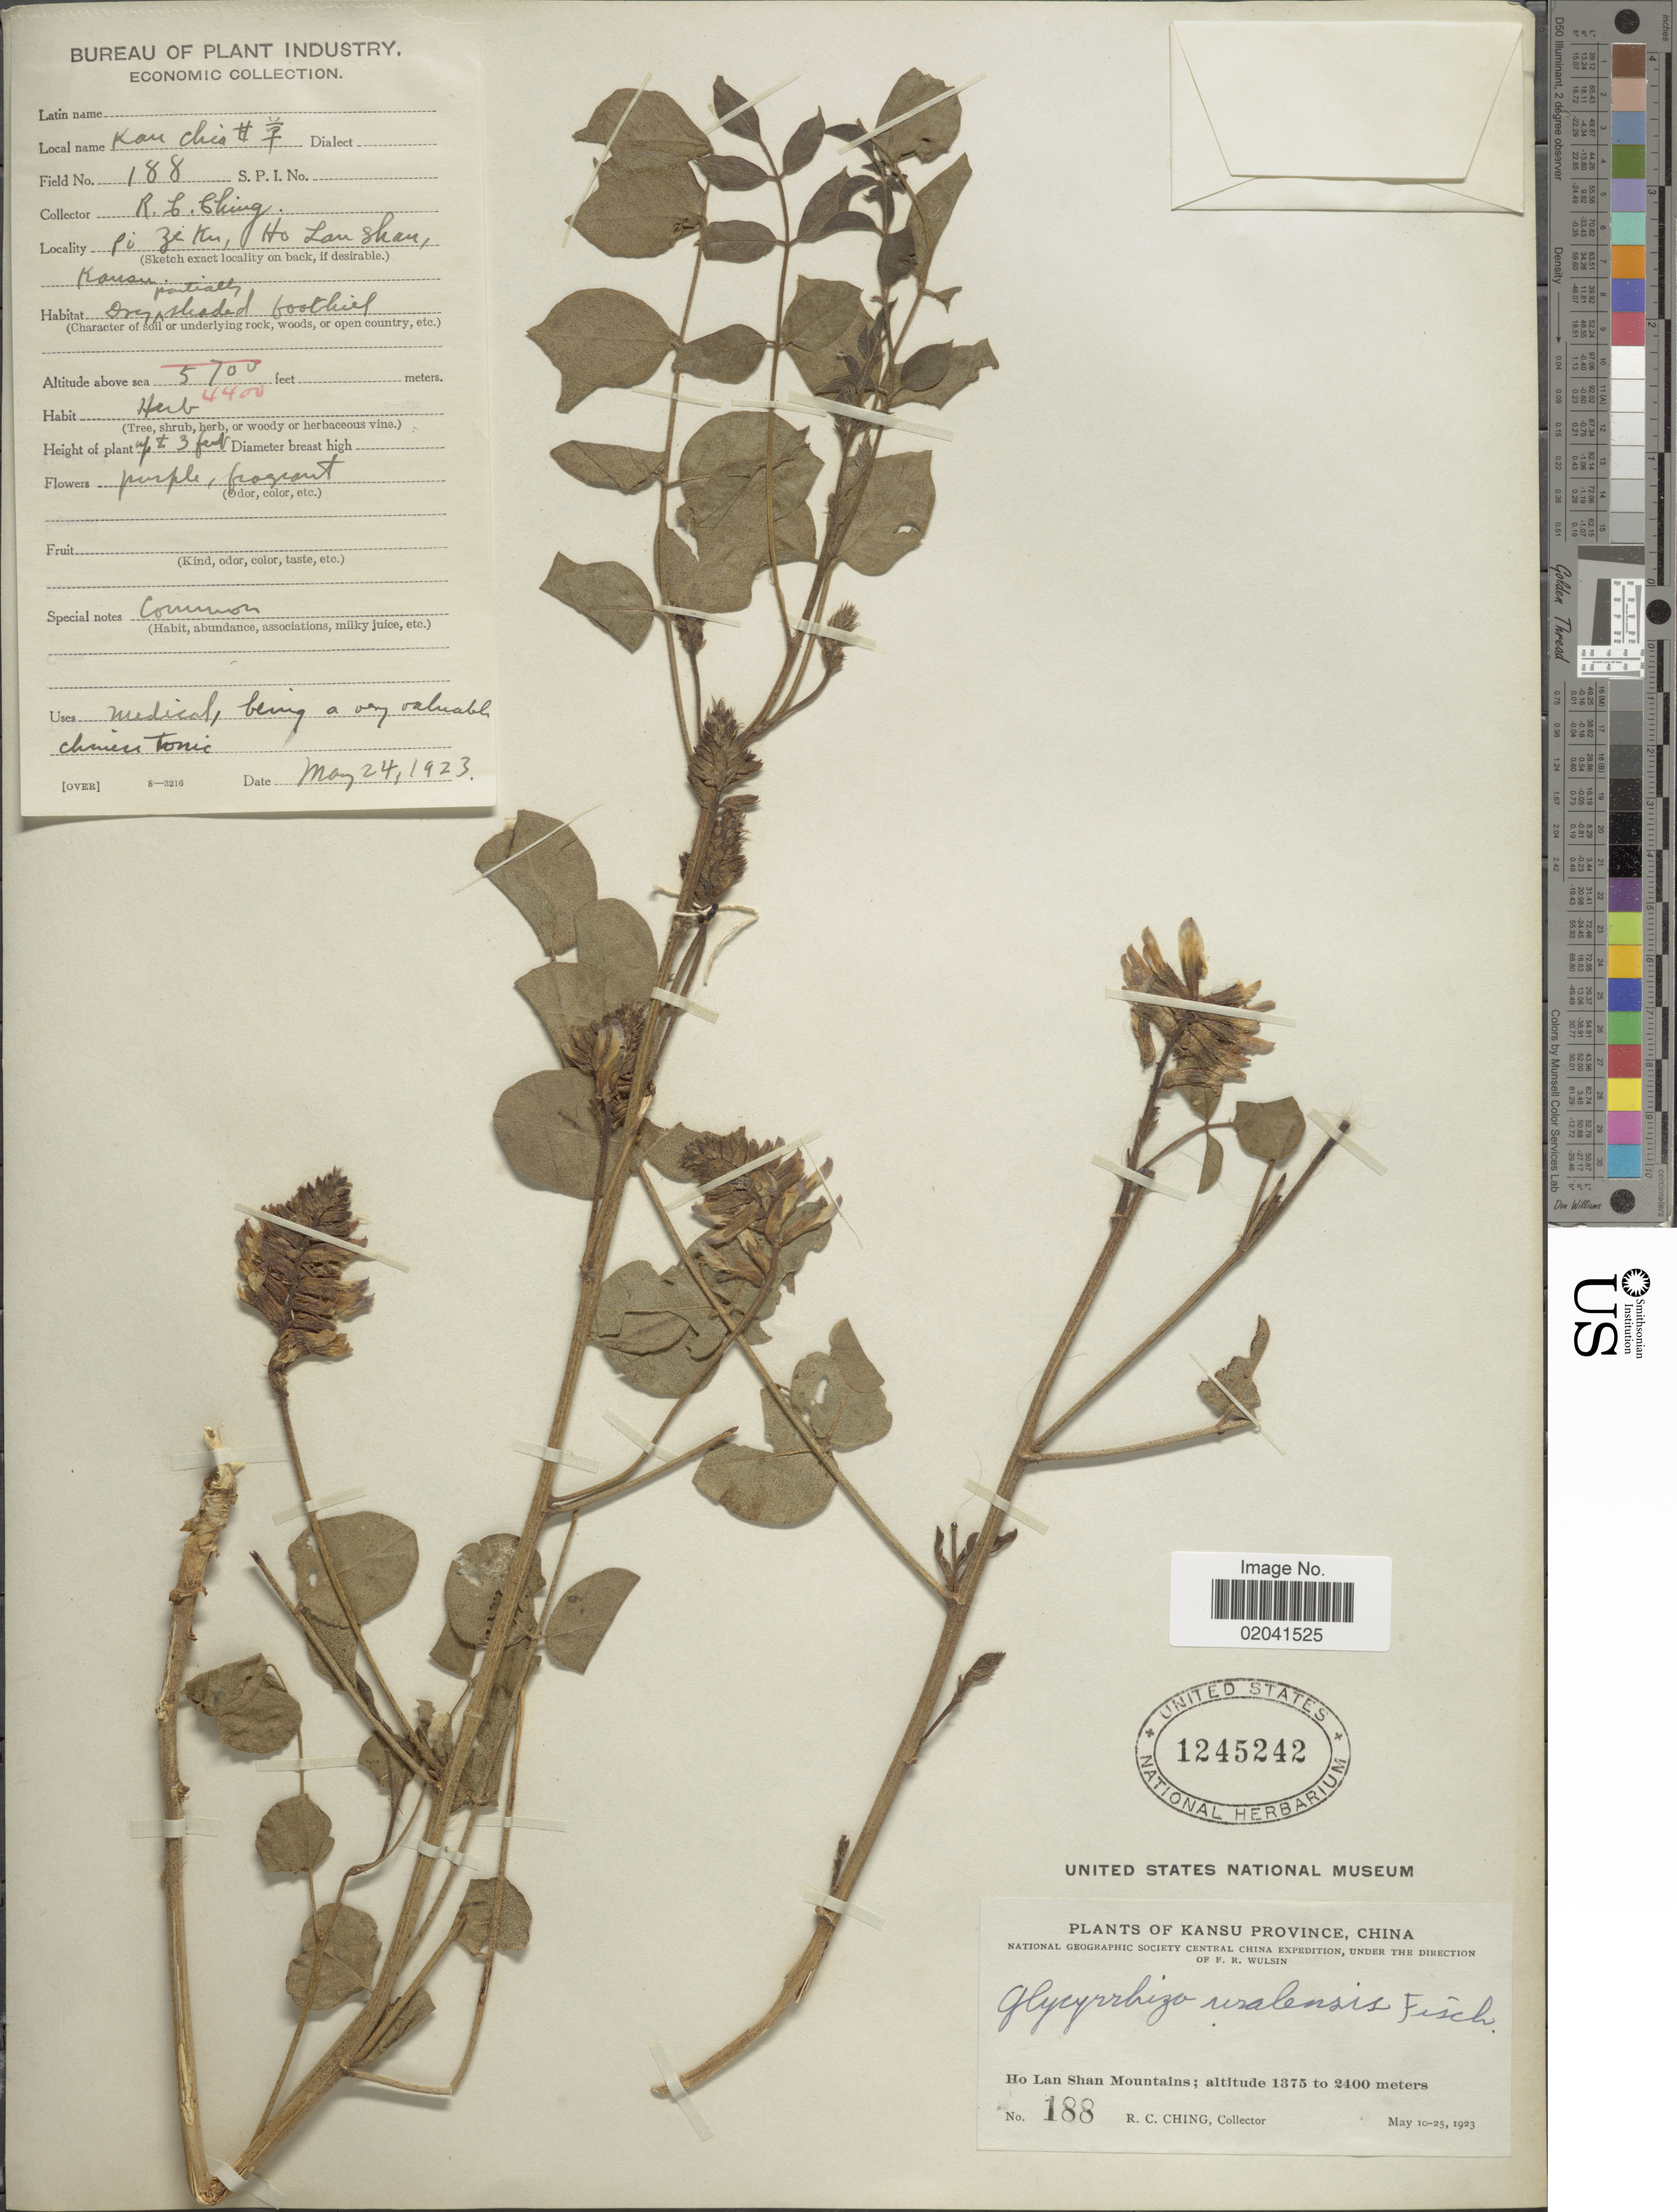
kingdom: Plantae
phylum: Tracheophyta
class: Magnoliopsida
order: Fabales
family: Fabaceae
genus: Glycyrrhiza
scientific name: Glycyrrhiza uralensis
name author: Fisch.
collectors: R. C. Ching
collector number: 188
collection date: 1923-05-24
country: China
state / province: Gansu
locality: Kansu Province, Ho Lan Shan Mountains.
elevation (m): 1375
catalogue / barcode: US 1245242